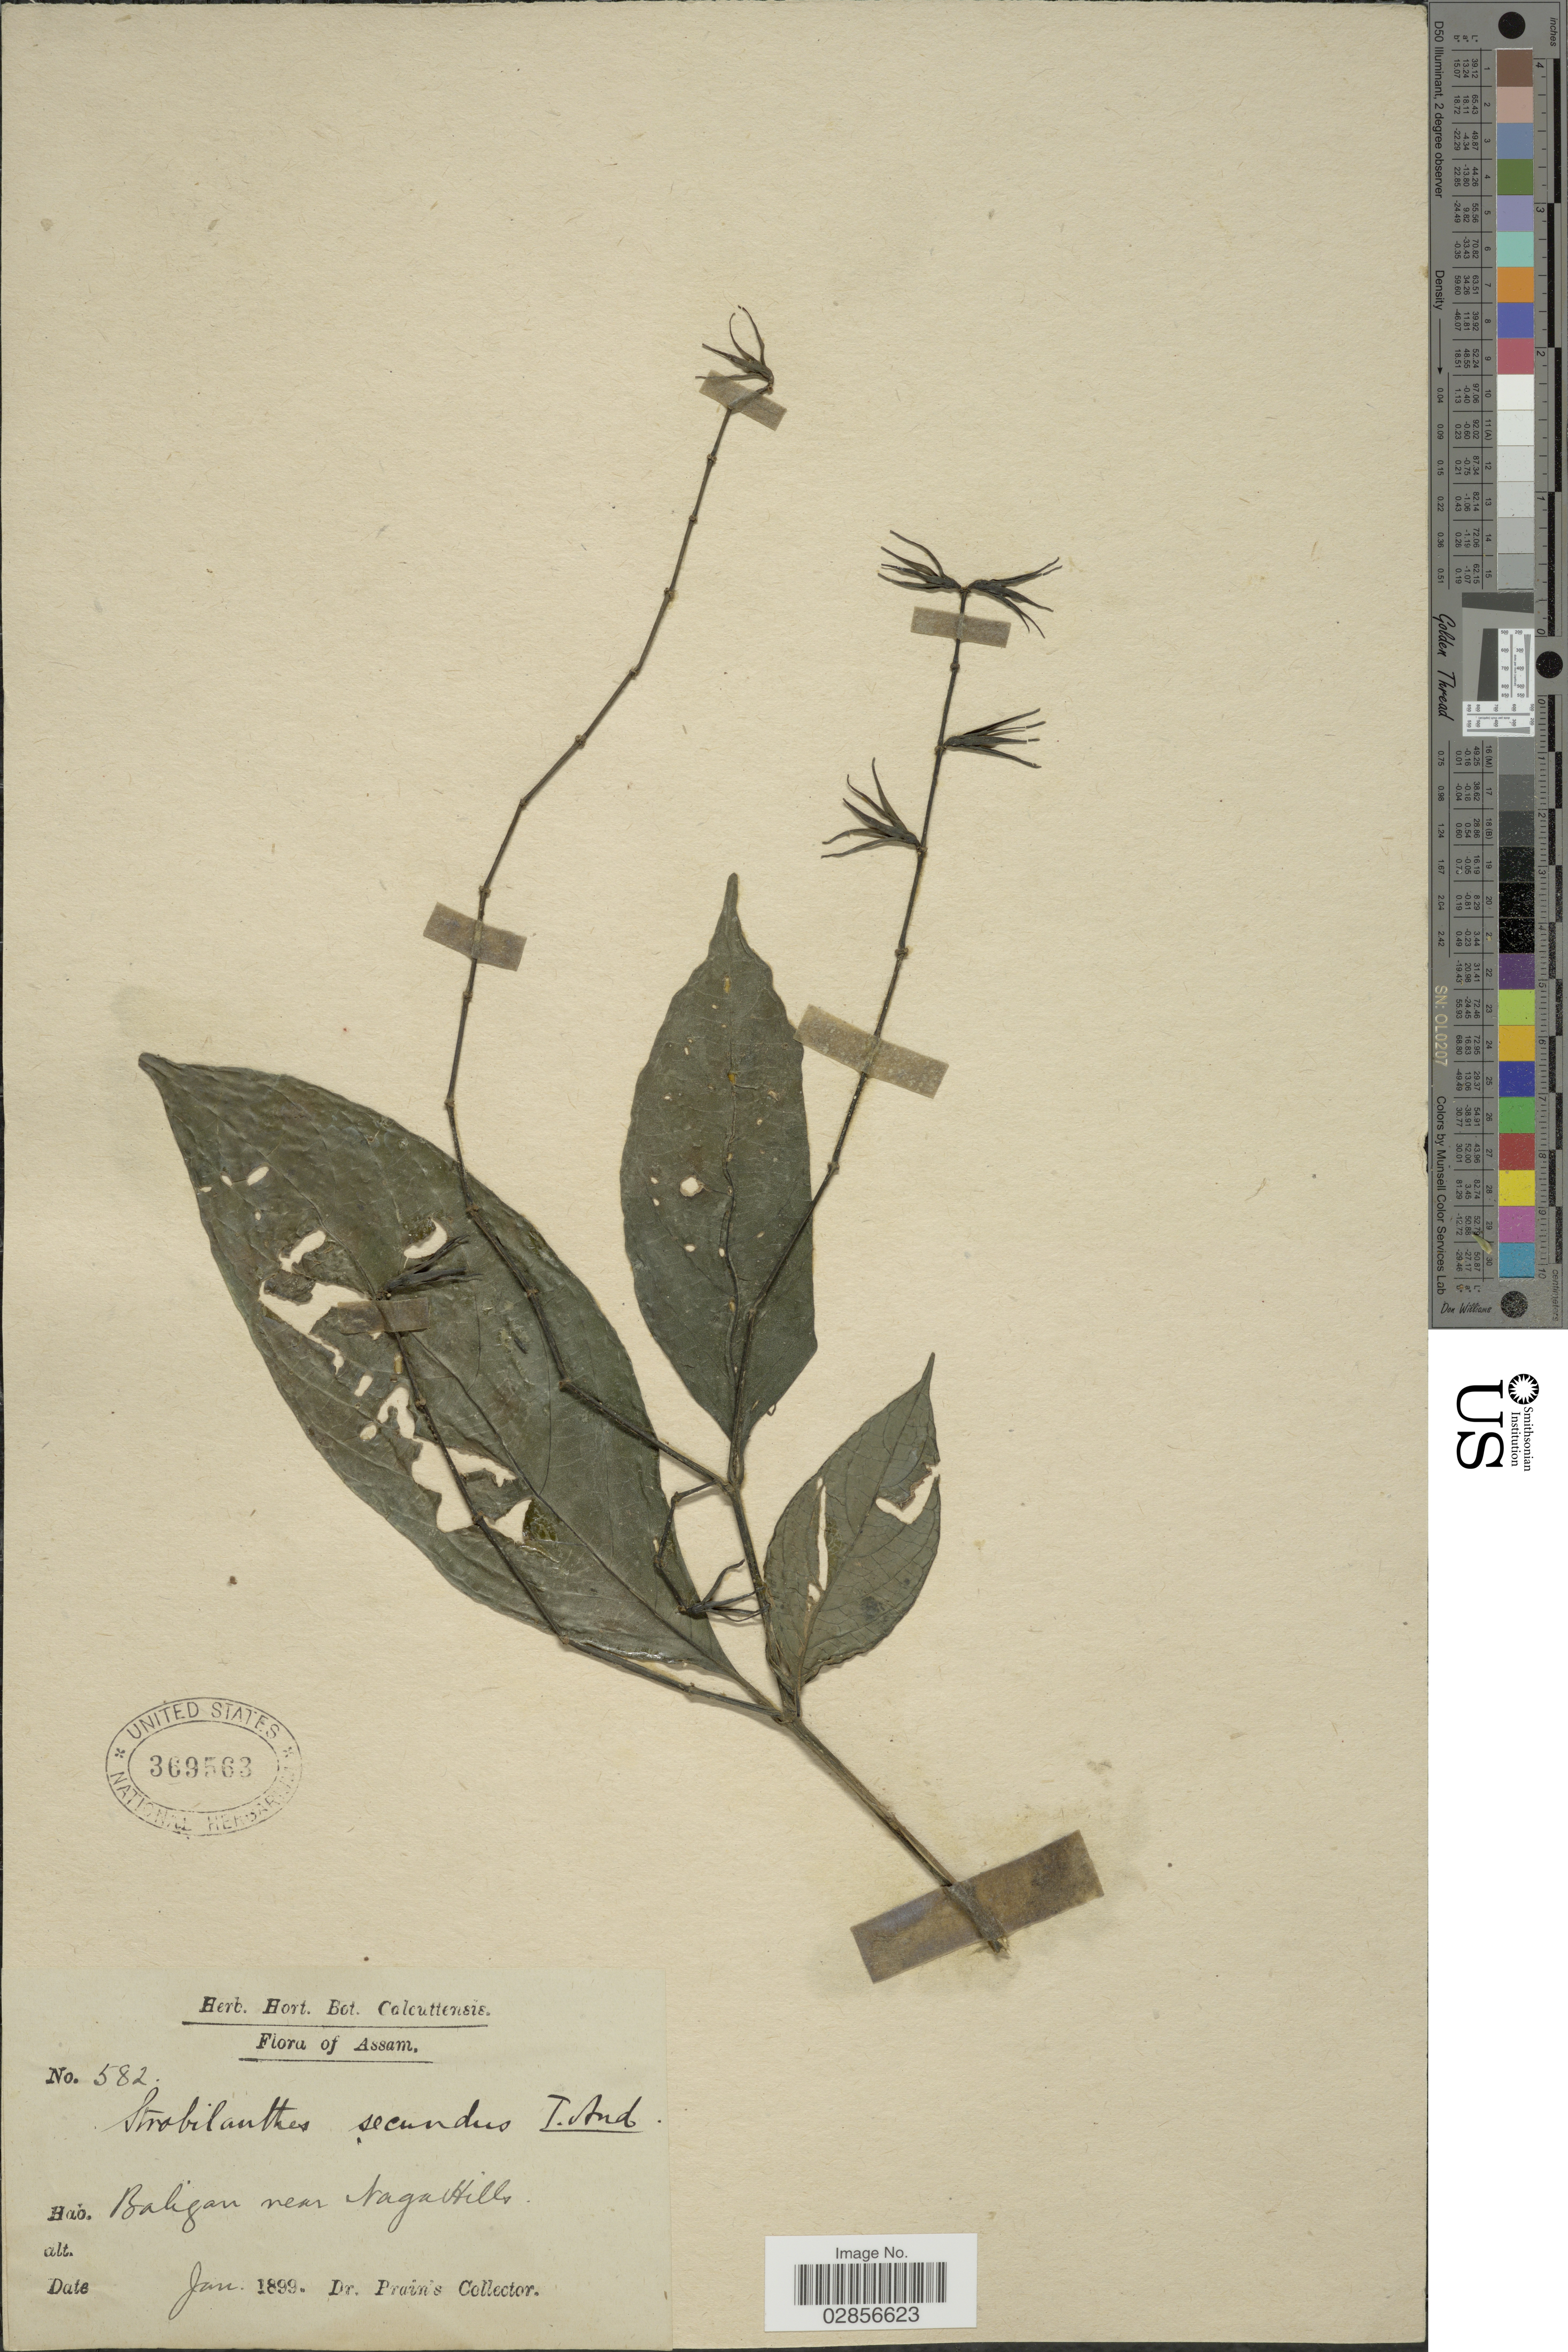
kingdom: Plantae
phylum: Tracheophyta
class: Magnoliopsida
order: Lamiales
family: Acanthaceae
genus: Strobilanthes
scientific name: Strobilanthes secunda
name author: T. Anderson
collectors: Dr. Prain's collector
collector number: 582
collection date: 1899-01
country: India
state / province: Assam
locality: Baligan near Naga Hills.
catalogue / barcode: US 369563